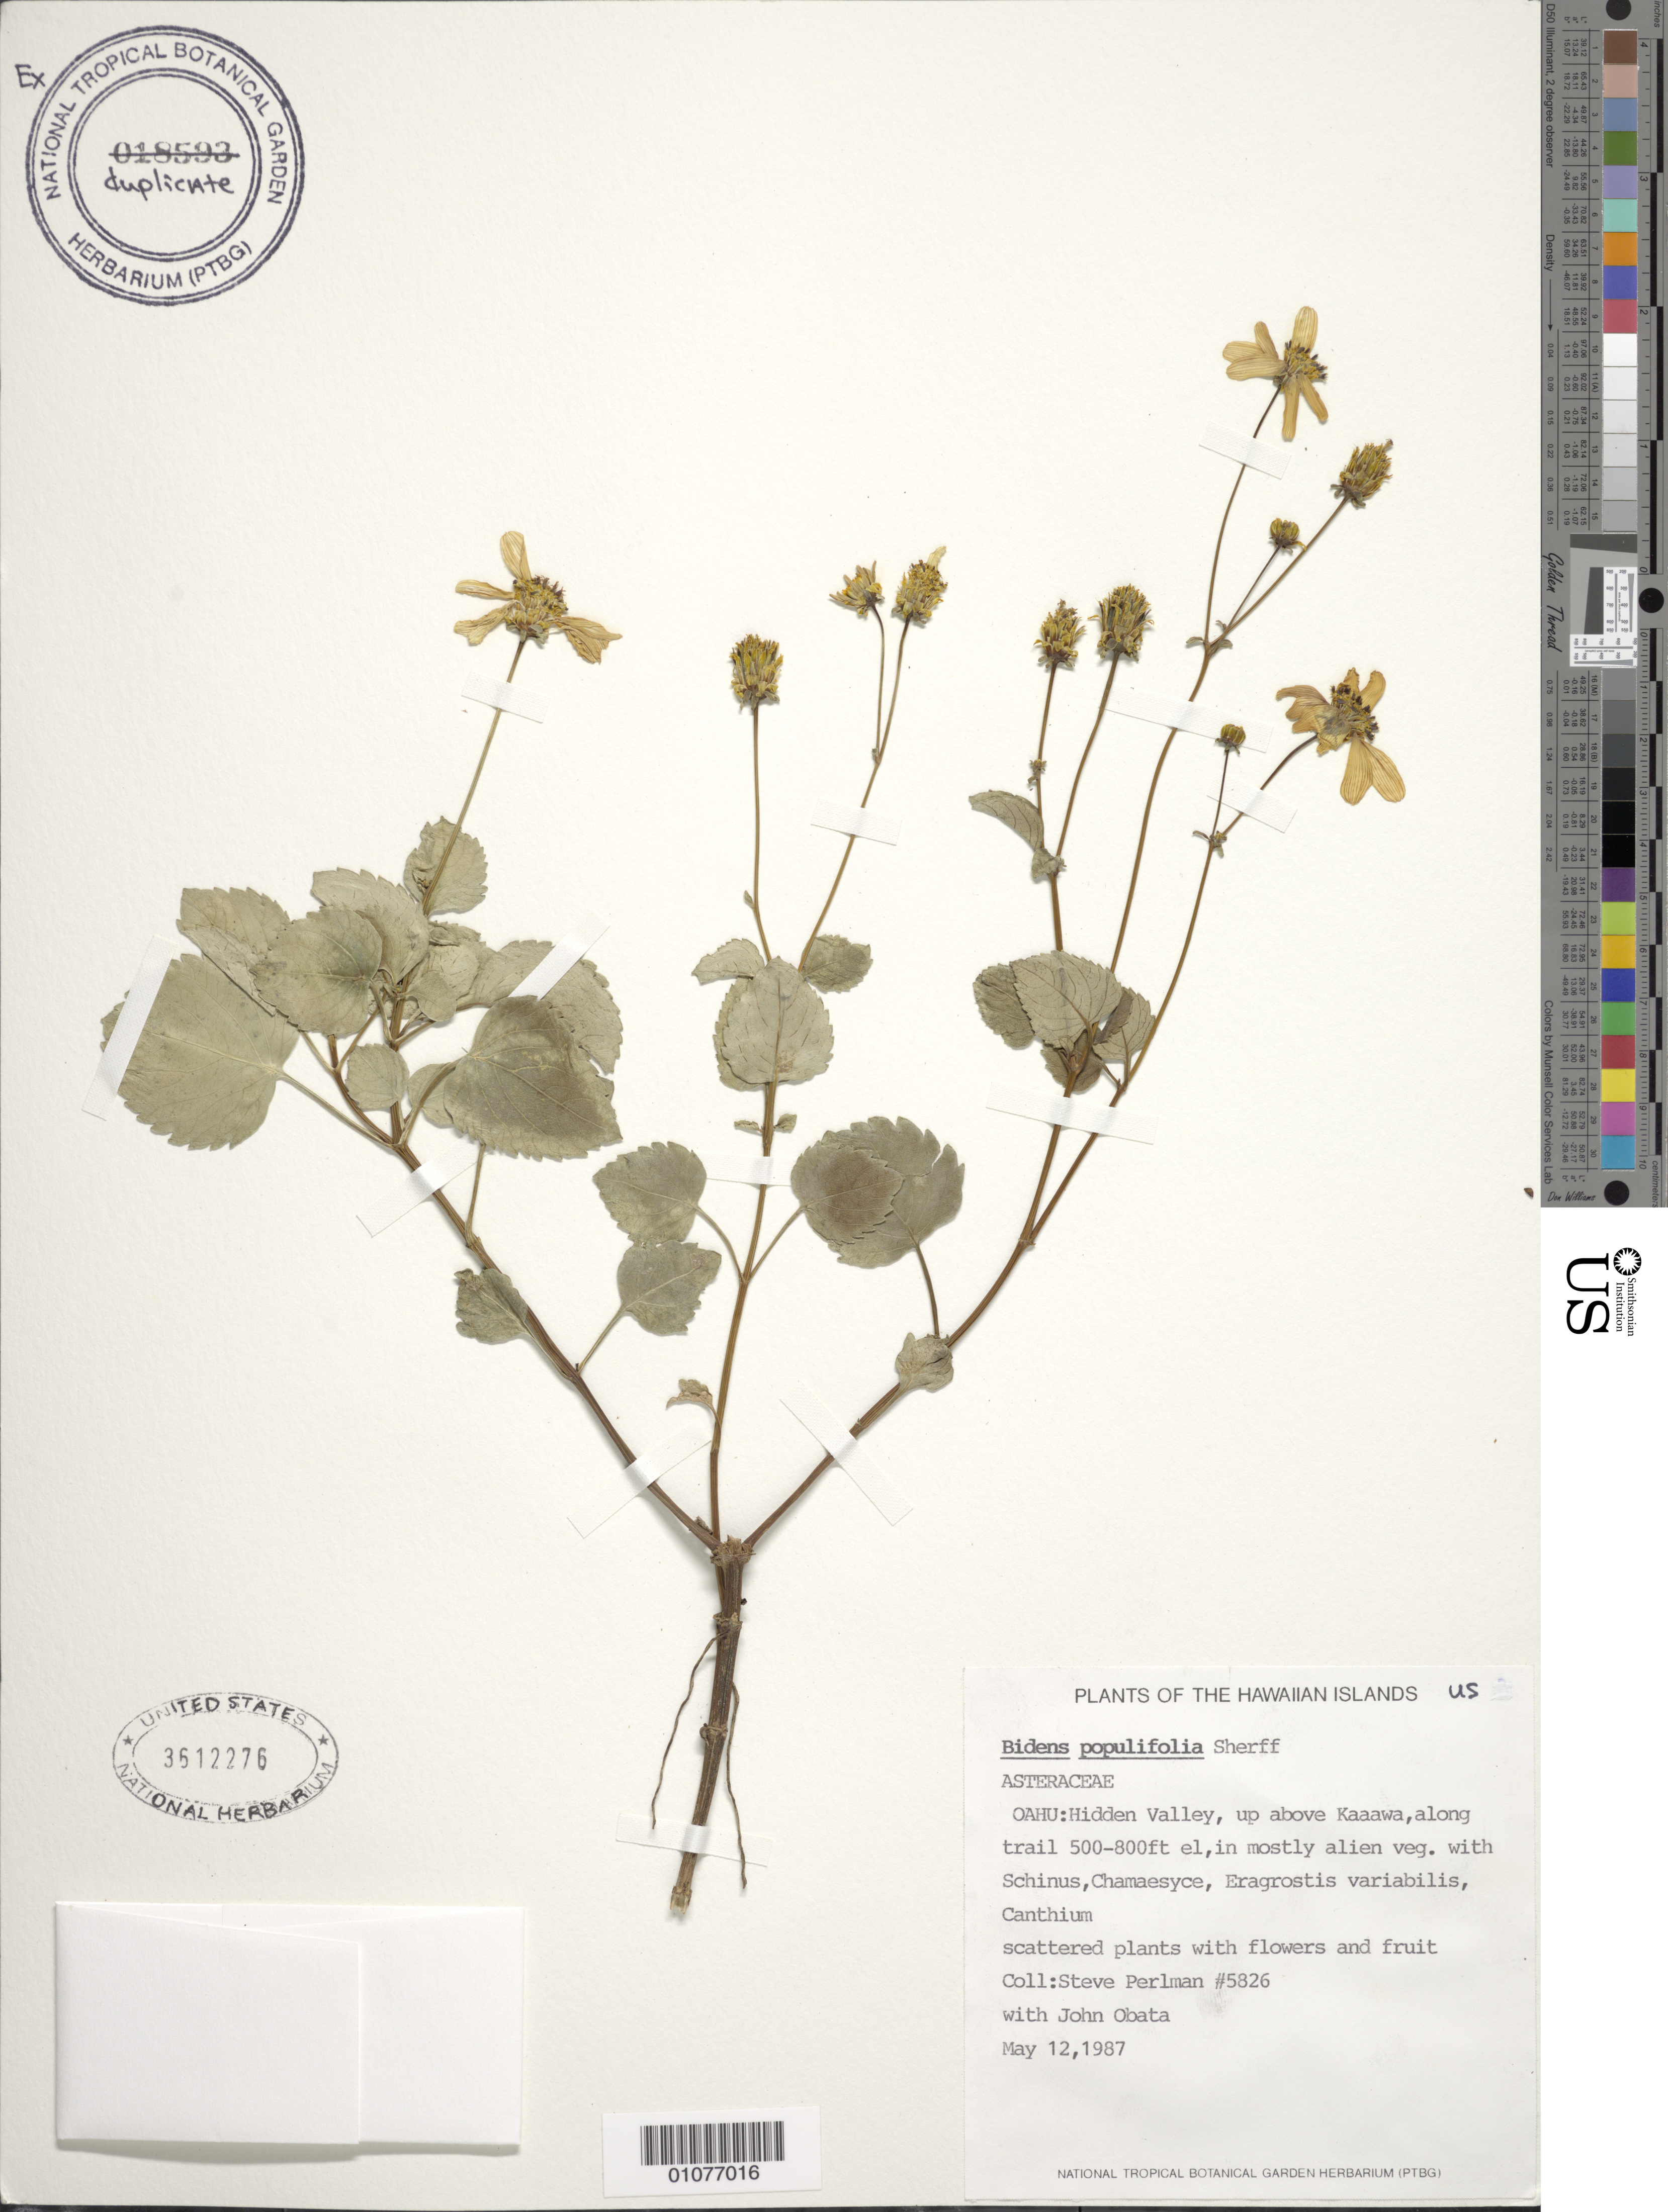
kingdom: Plantae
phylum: Tracheophyta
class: Magnoliopsida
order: Asterales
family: Asteraceae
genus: Bidens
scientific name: Bidens populifolia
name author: Sherff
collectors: S. P. Perlman & J. Obata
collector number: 5826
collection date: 1987-05-12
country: United States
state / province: Hawaii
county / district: Honolulu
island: Oahu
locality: Hidden Valley, up above Kaaawa, along trail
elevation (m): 152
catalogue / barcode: US 3612276